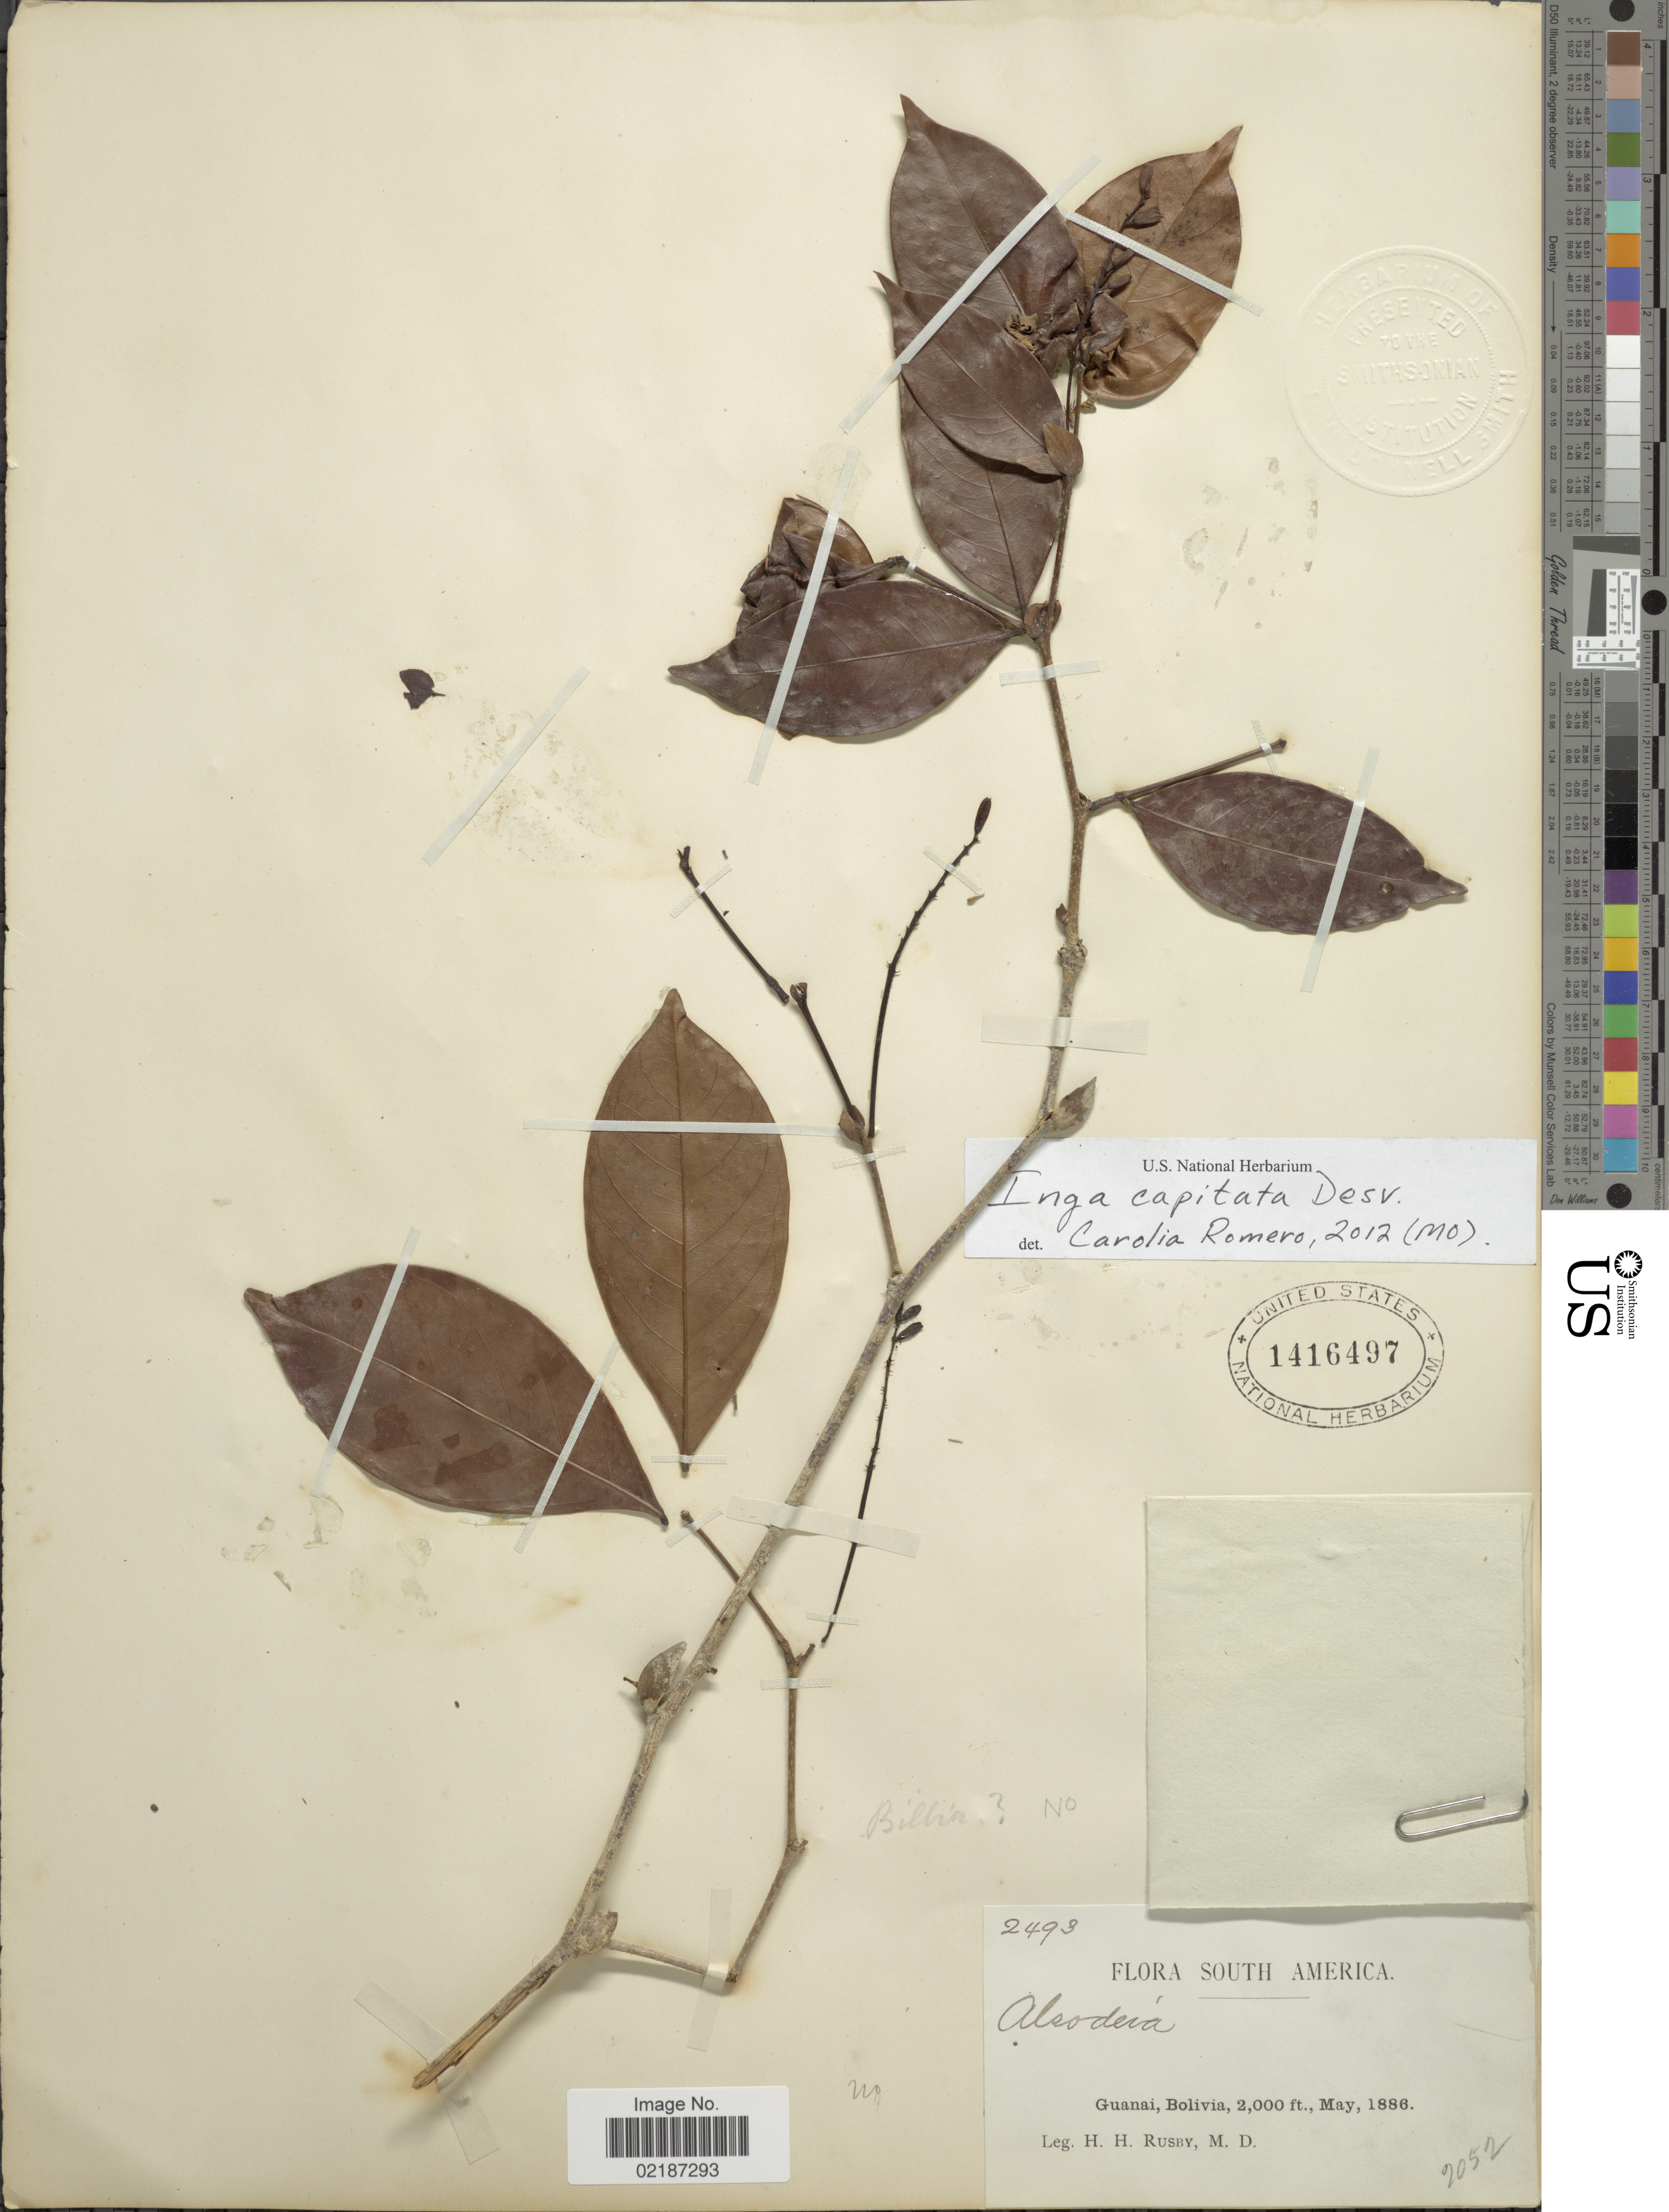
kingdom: Plantae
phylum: Tracheophyta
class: Magnoliopsida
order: Fabales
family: Fabaceae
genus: Inga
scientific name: Inga capitata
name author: Desv.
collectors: H. H. Rusby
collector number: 2493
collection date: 1886-05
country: Bolivia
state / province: La Páz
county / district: Larecaja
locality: Guanay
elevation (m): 610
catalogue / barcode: US 1416497